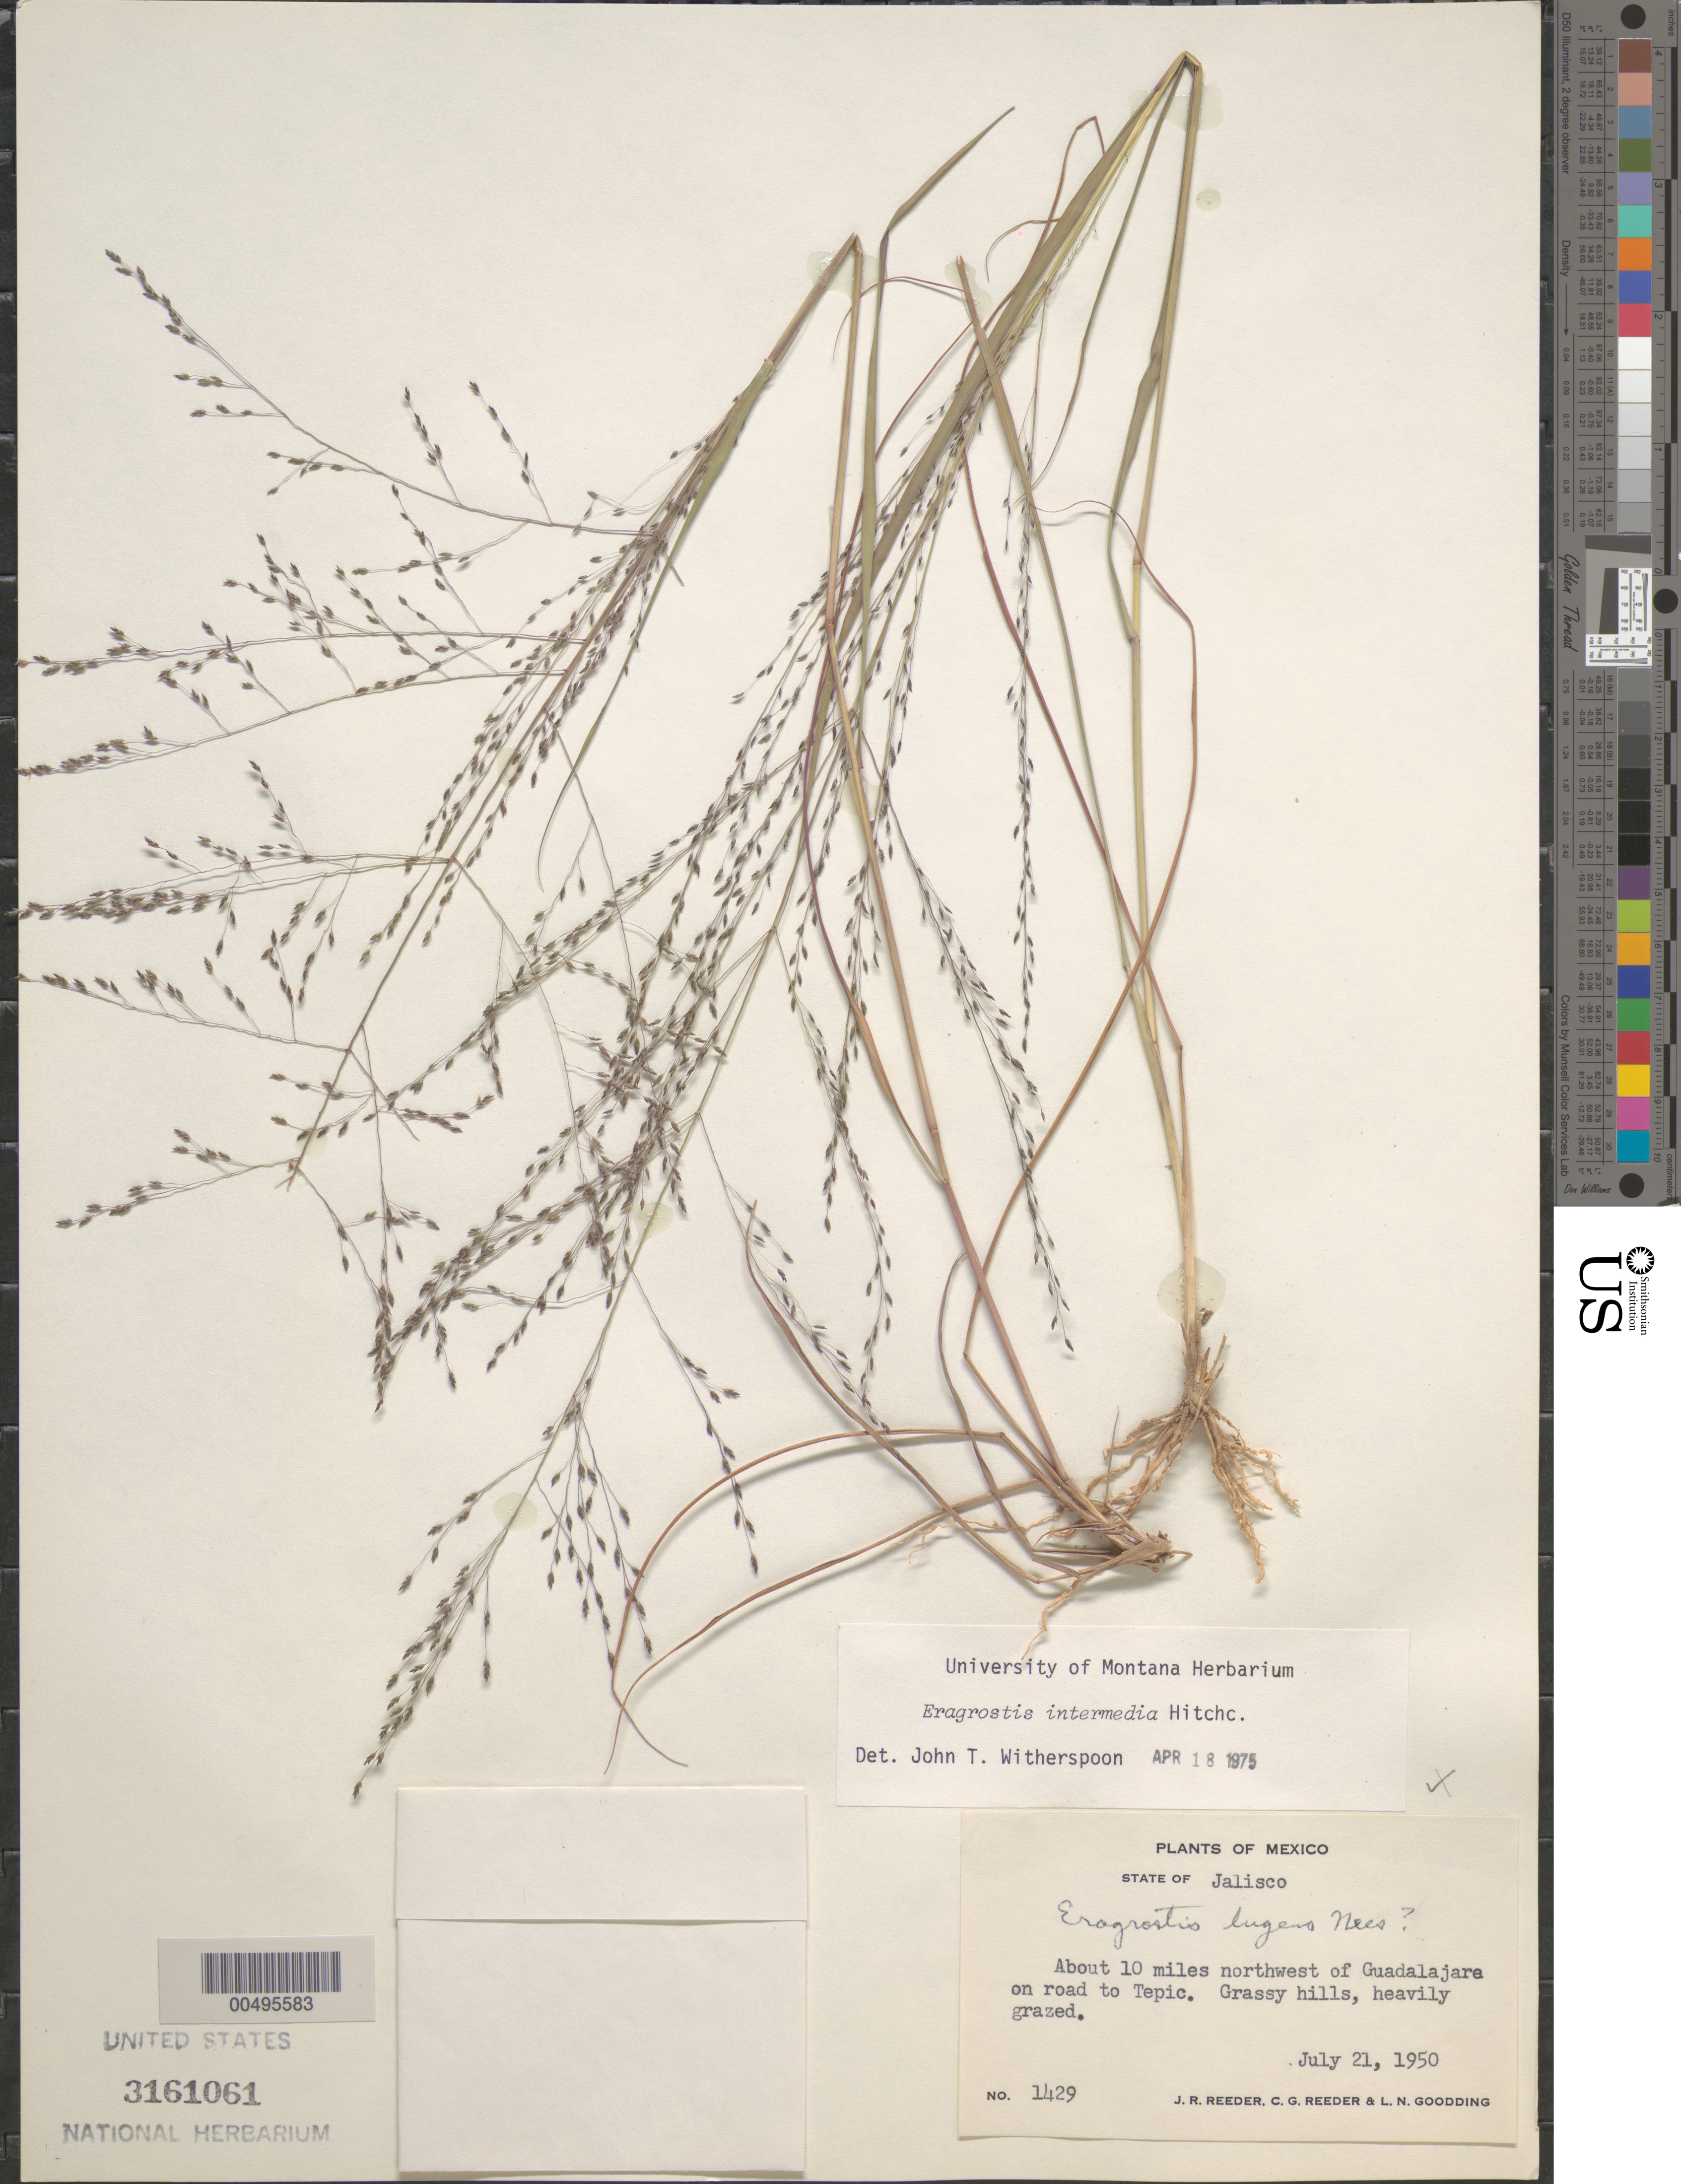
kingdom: Plantae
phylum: Tracheophyta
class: Liliopsida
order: Poales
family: Poaceae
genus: Eragrostis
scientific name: Eragrostis intermedia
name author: Hitchc.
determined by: Witherspoon, John T.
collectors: J. R. Reeder, C. G. Reeder & L. N. Goodding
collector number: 1429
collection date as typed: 21 Jul 1950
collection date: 1950-07-21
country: Mexico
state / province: Jalisco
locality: About 10 mi NW of Guadalajara on rd to Tepic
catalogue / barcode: US 3161061